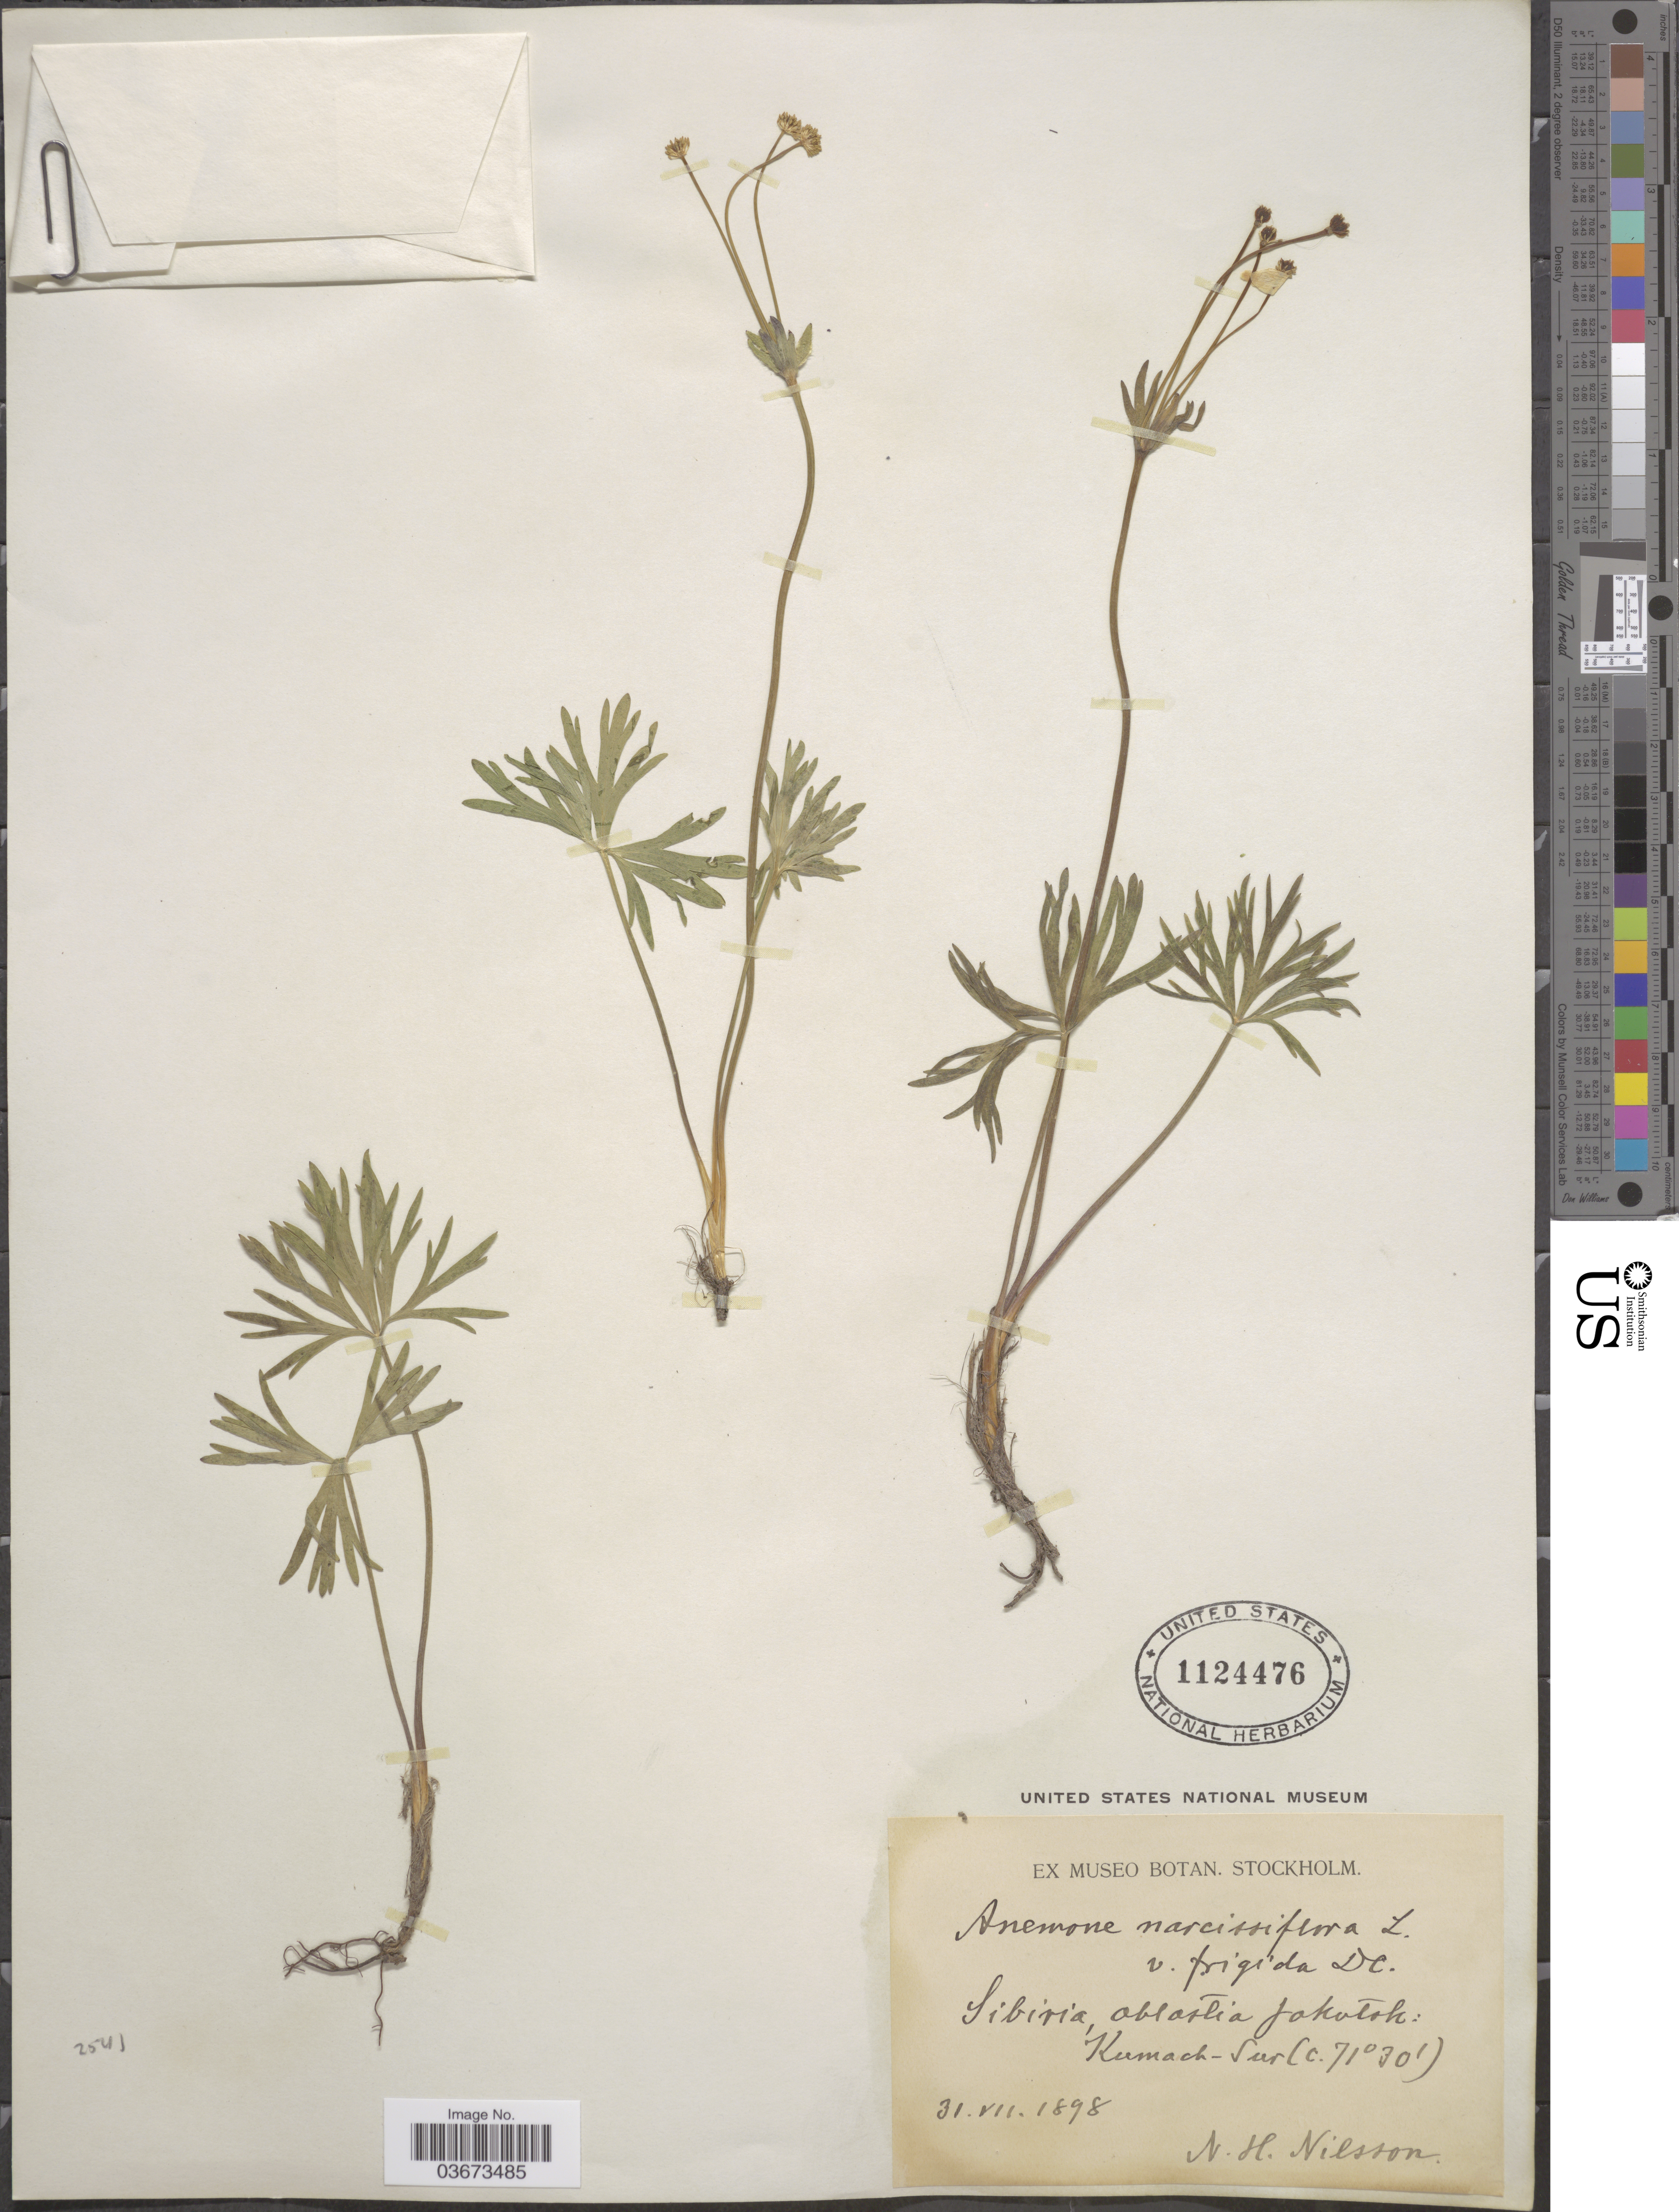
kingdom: Plantae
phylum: Tracheophyta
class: Magnoliopsida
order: Ranunculales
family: Ranunculaceae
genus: Anemone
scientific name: Anemone narcissiflora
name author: L.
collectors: N. H. Nilsson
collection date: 1898-07-31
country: Russian Federation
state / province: Sakha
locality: Sibiria, oblastia Jakutsk: Kumach-Sur.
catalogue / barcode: US 1124476